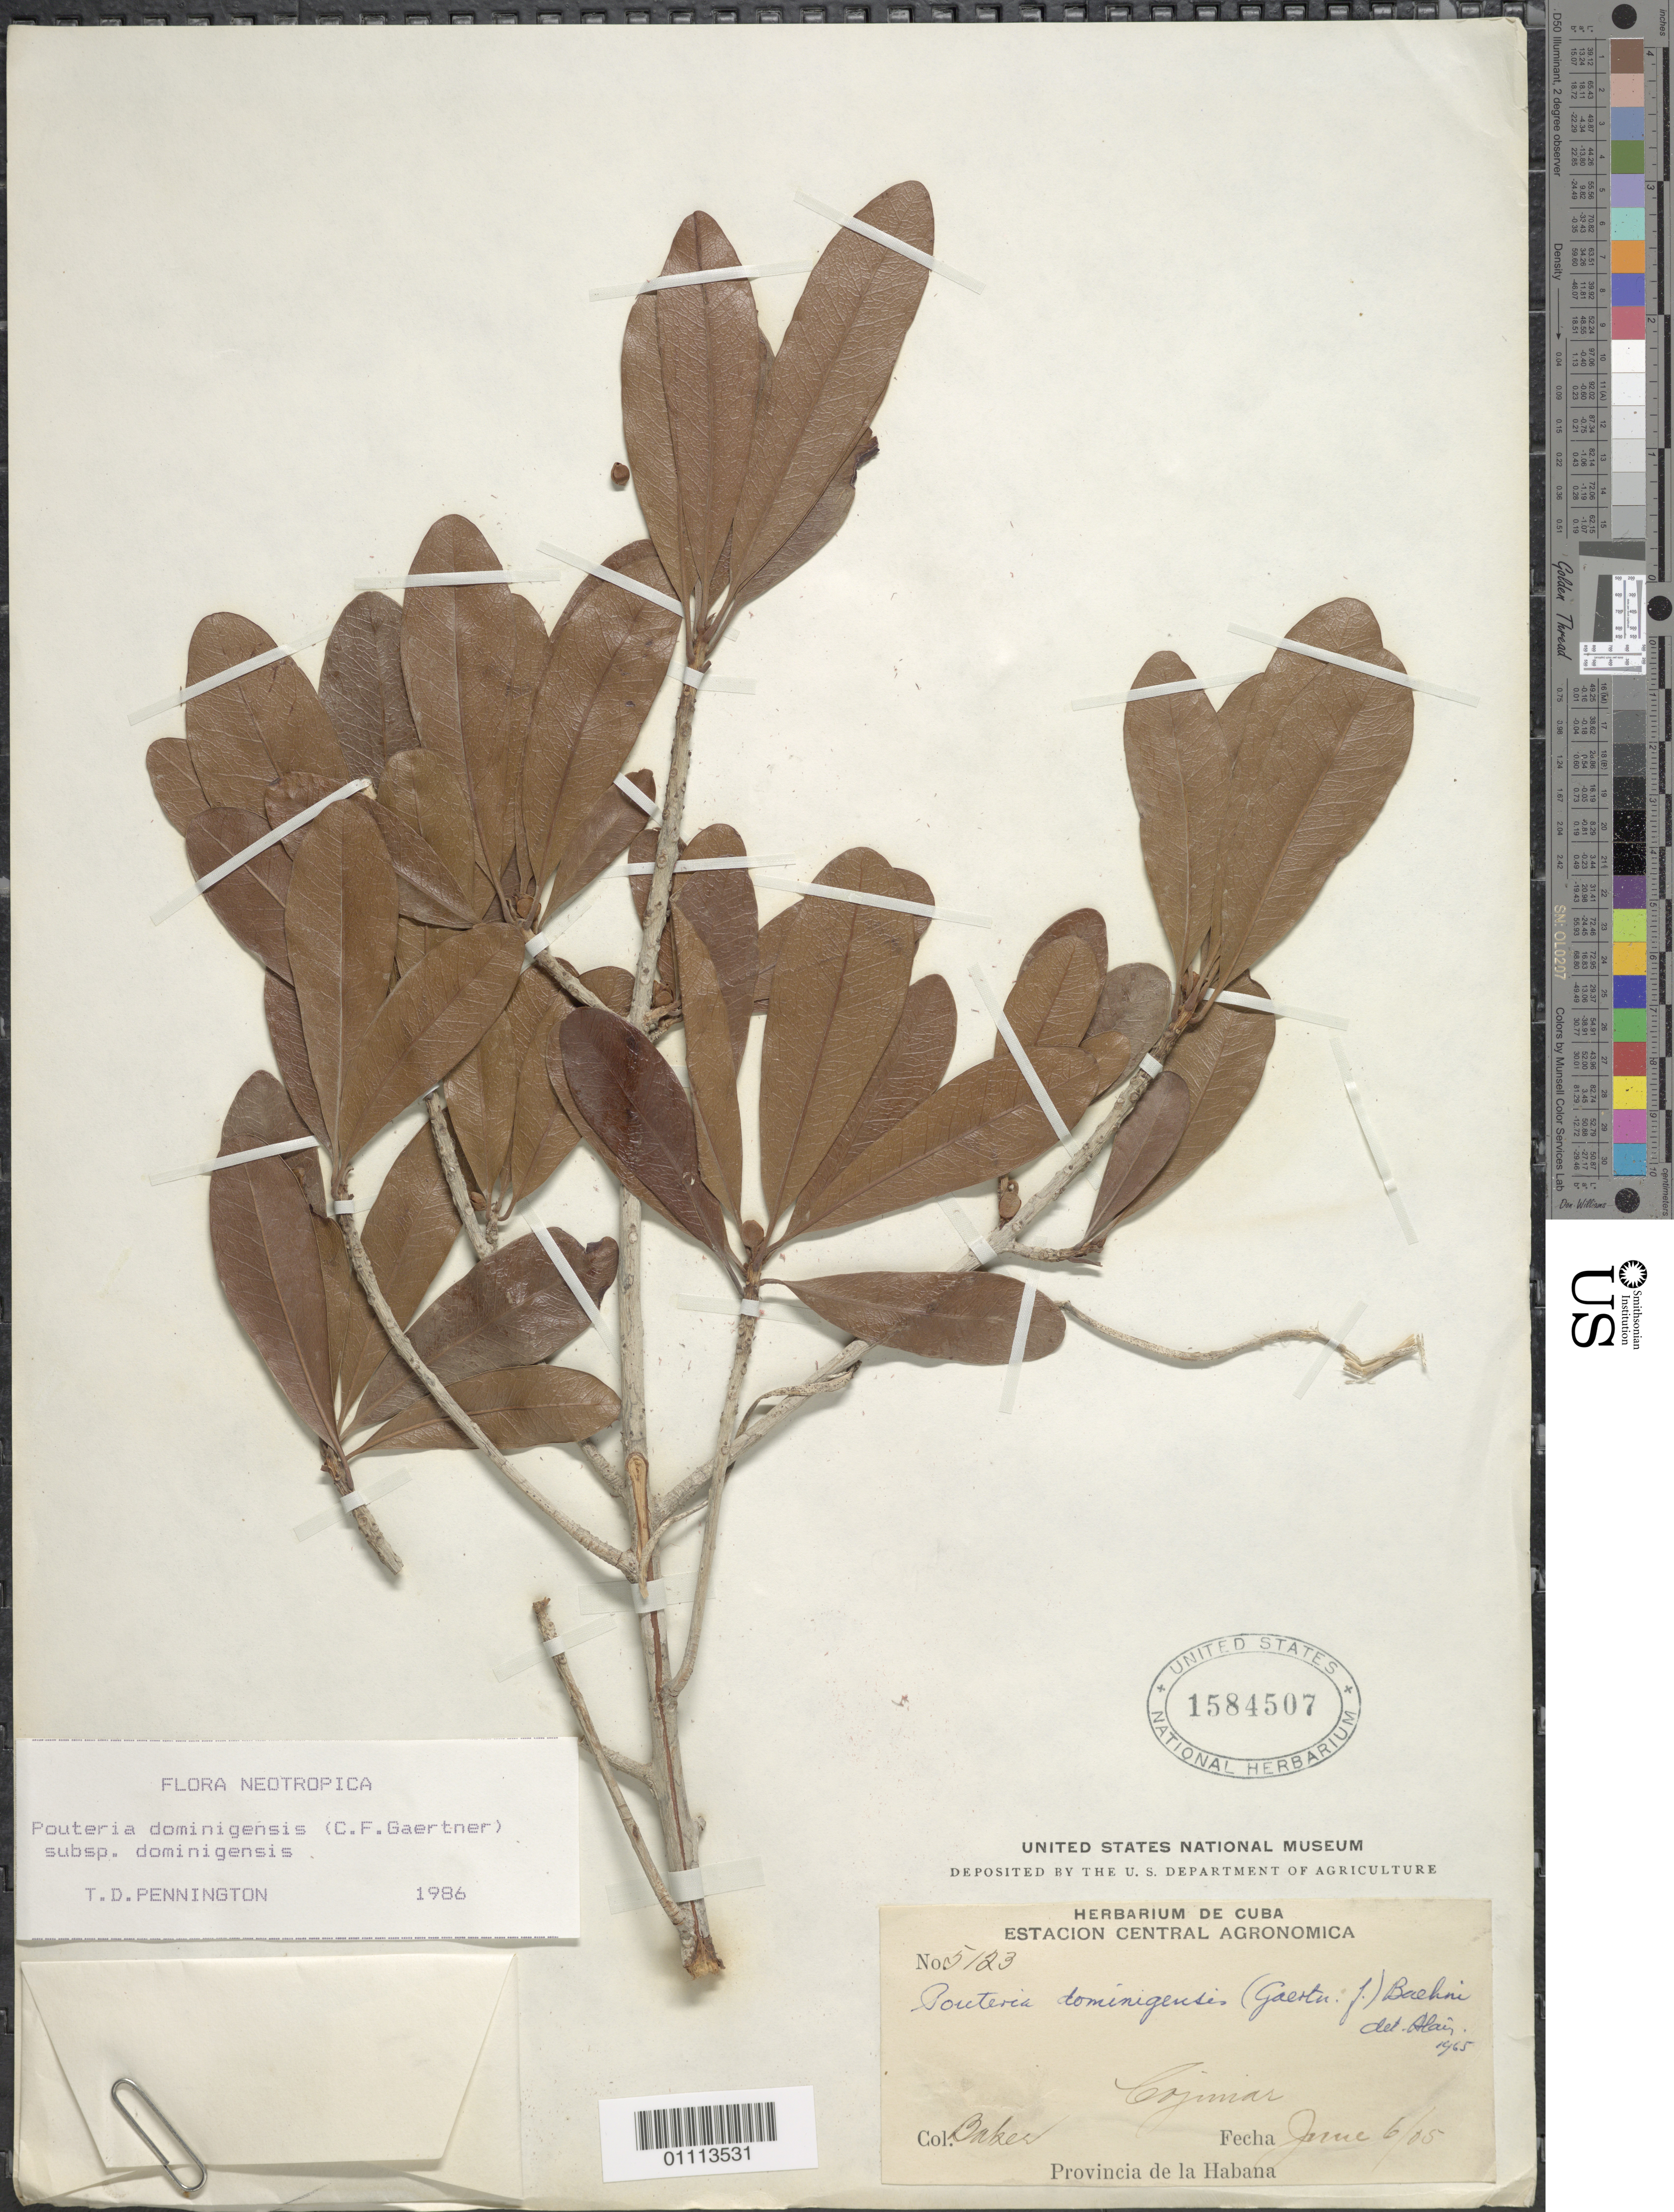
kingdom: Plantae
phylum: Tracheophyta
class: Magnoliopsida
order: Ericales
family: Sapotaceae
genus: Pouteria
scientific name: Pouteria domingensis subsp. domingensis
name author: (C.F. Gaertn.) Baehni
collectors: C. F. Baker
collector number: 5123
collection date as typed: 06 Jun 1905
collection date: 1905-06-06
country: Cuba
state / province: La Habana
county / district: Municipio Habana del Este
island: Cuba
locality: Cojimar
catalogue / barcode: US 1584507